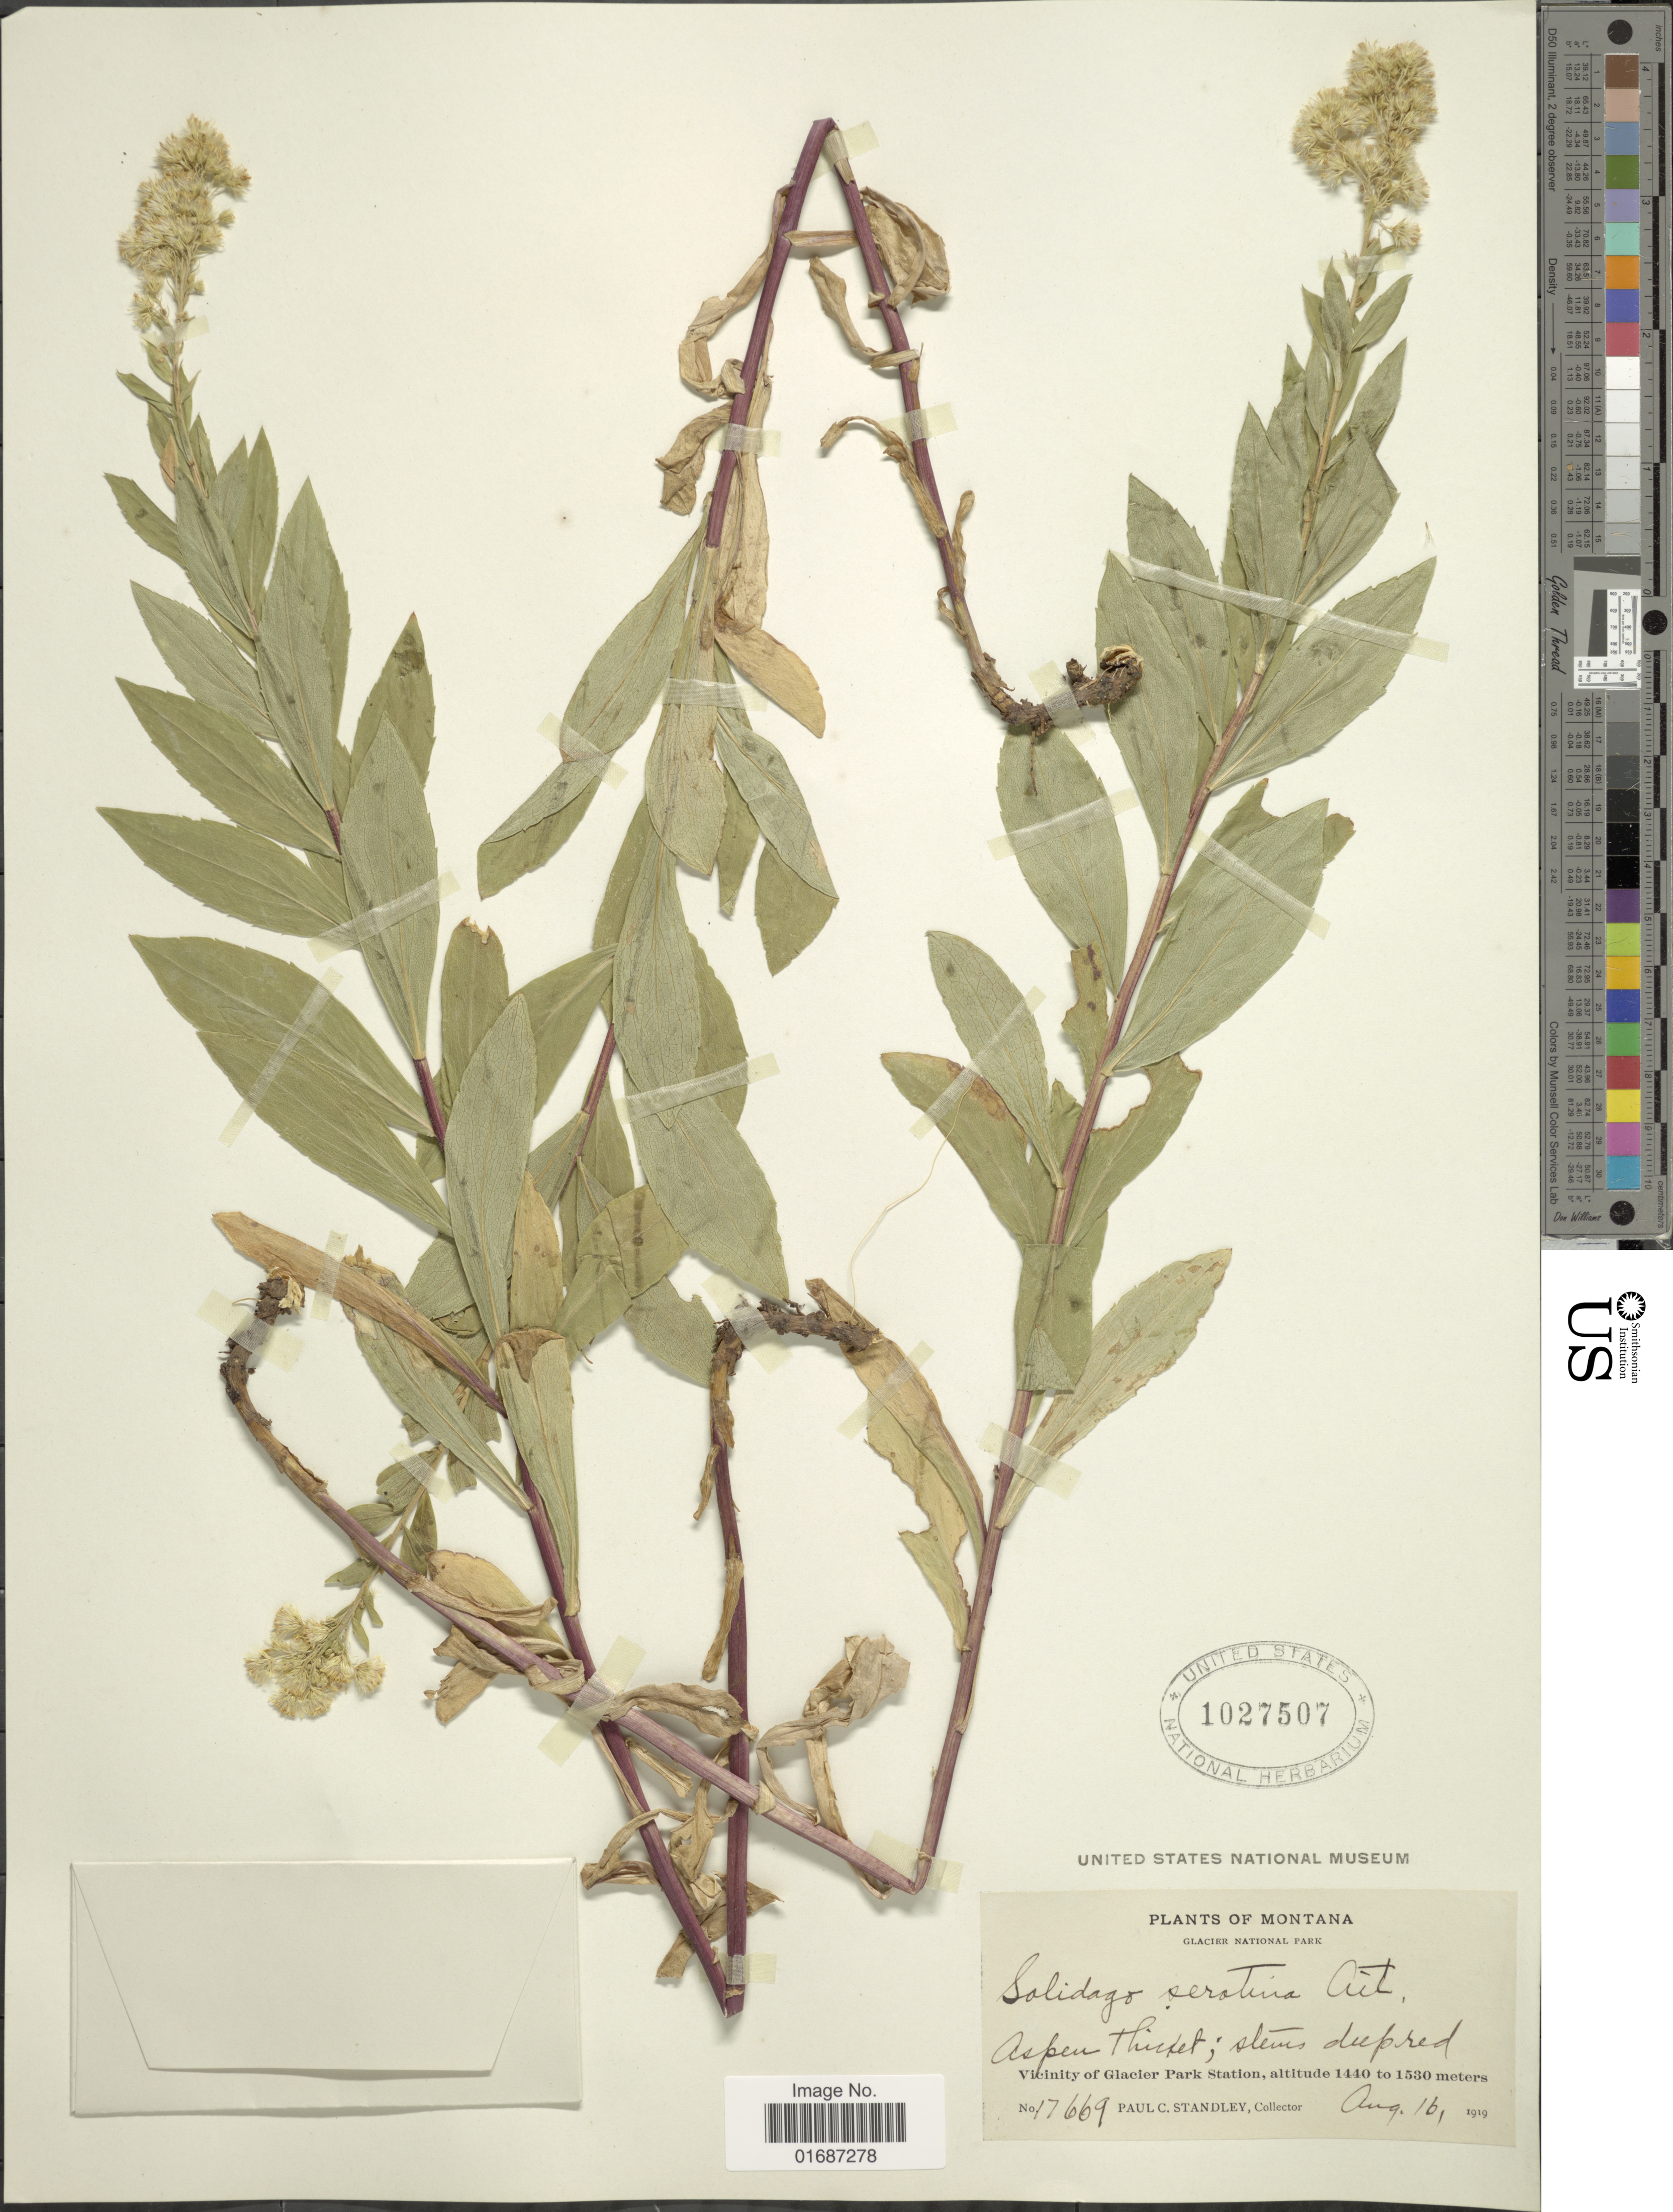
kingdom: Plantae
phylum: Tracheophyta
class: Magnoliopsida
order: Asterales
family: Asteraceae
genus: Solidago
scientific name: Solidago gigantea var. leiophylla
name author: Fernald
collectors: P. C. Standley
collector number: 17669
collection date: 1919-08-16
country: United States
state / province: Montana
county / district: Glacier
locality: Glacier National Park, Vicinity of Glacier Park Station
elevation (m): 1440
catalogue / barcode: US 1027507